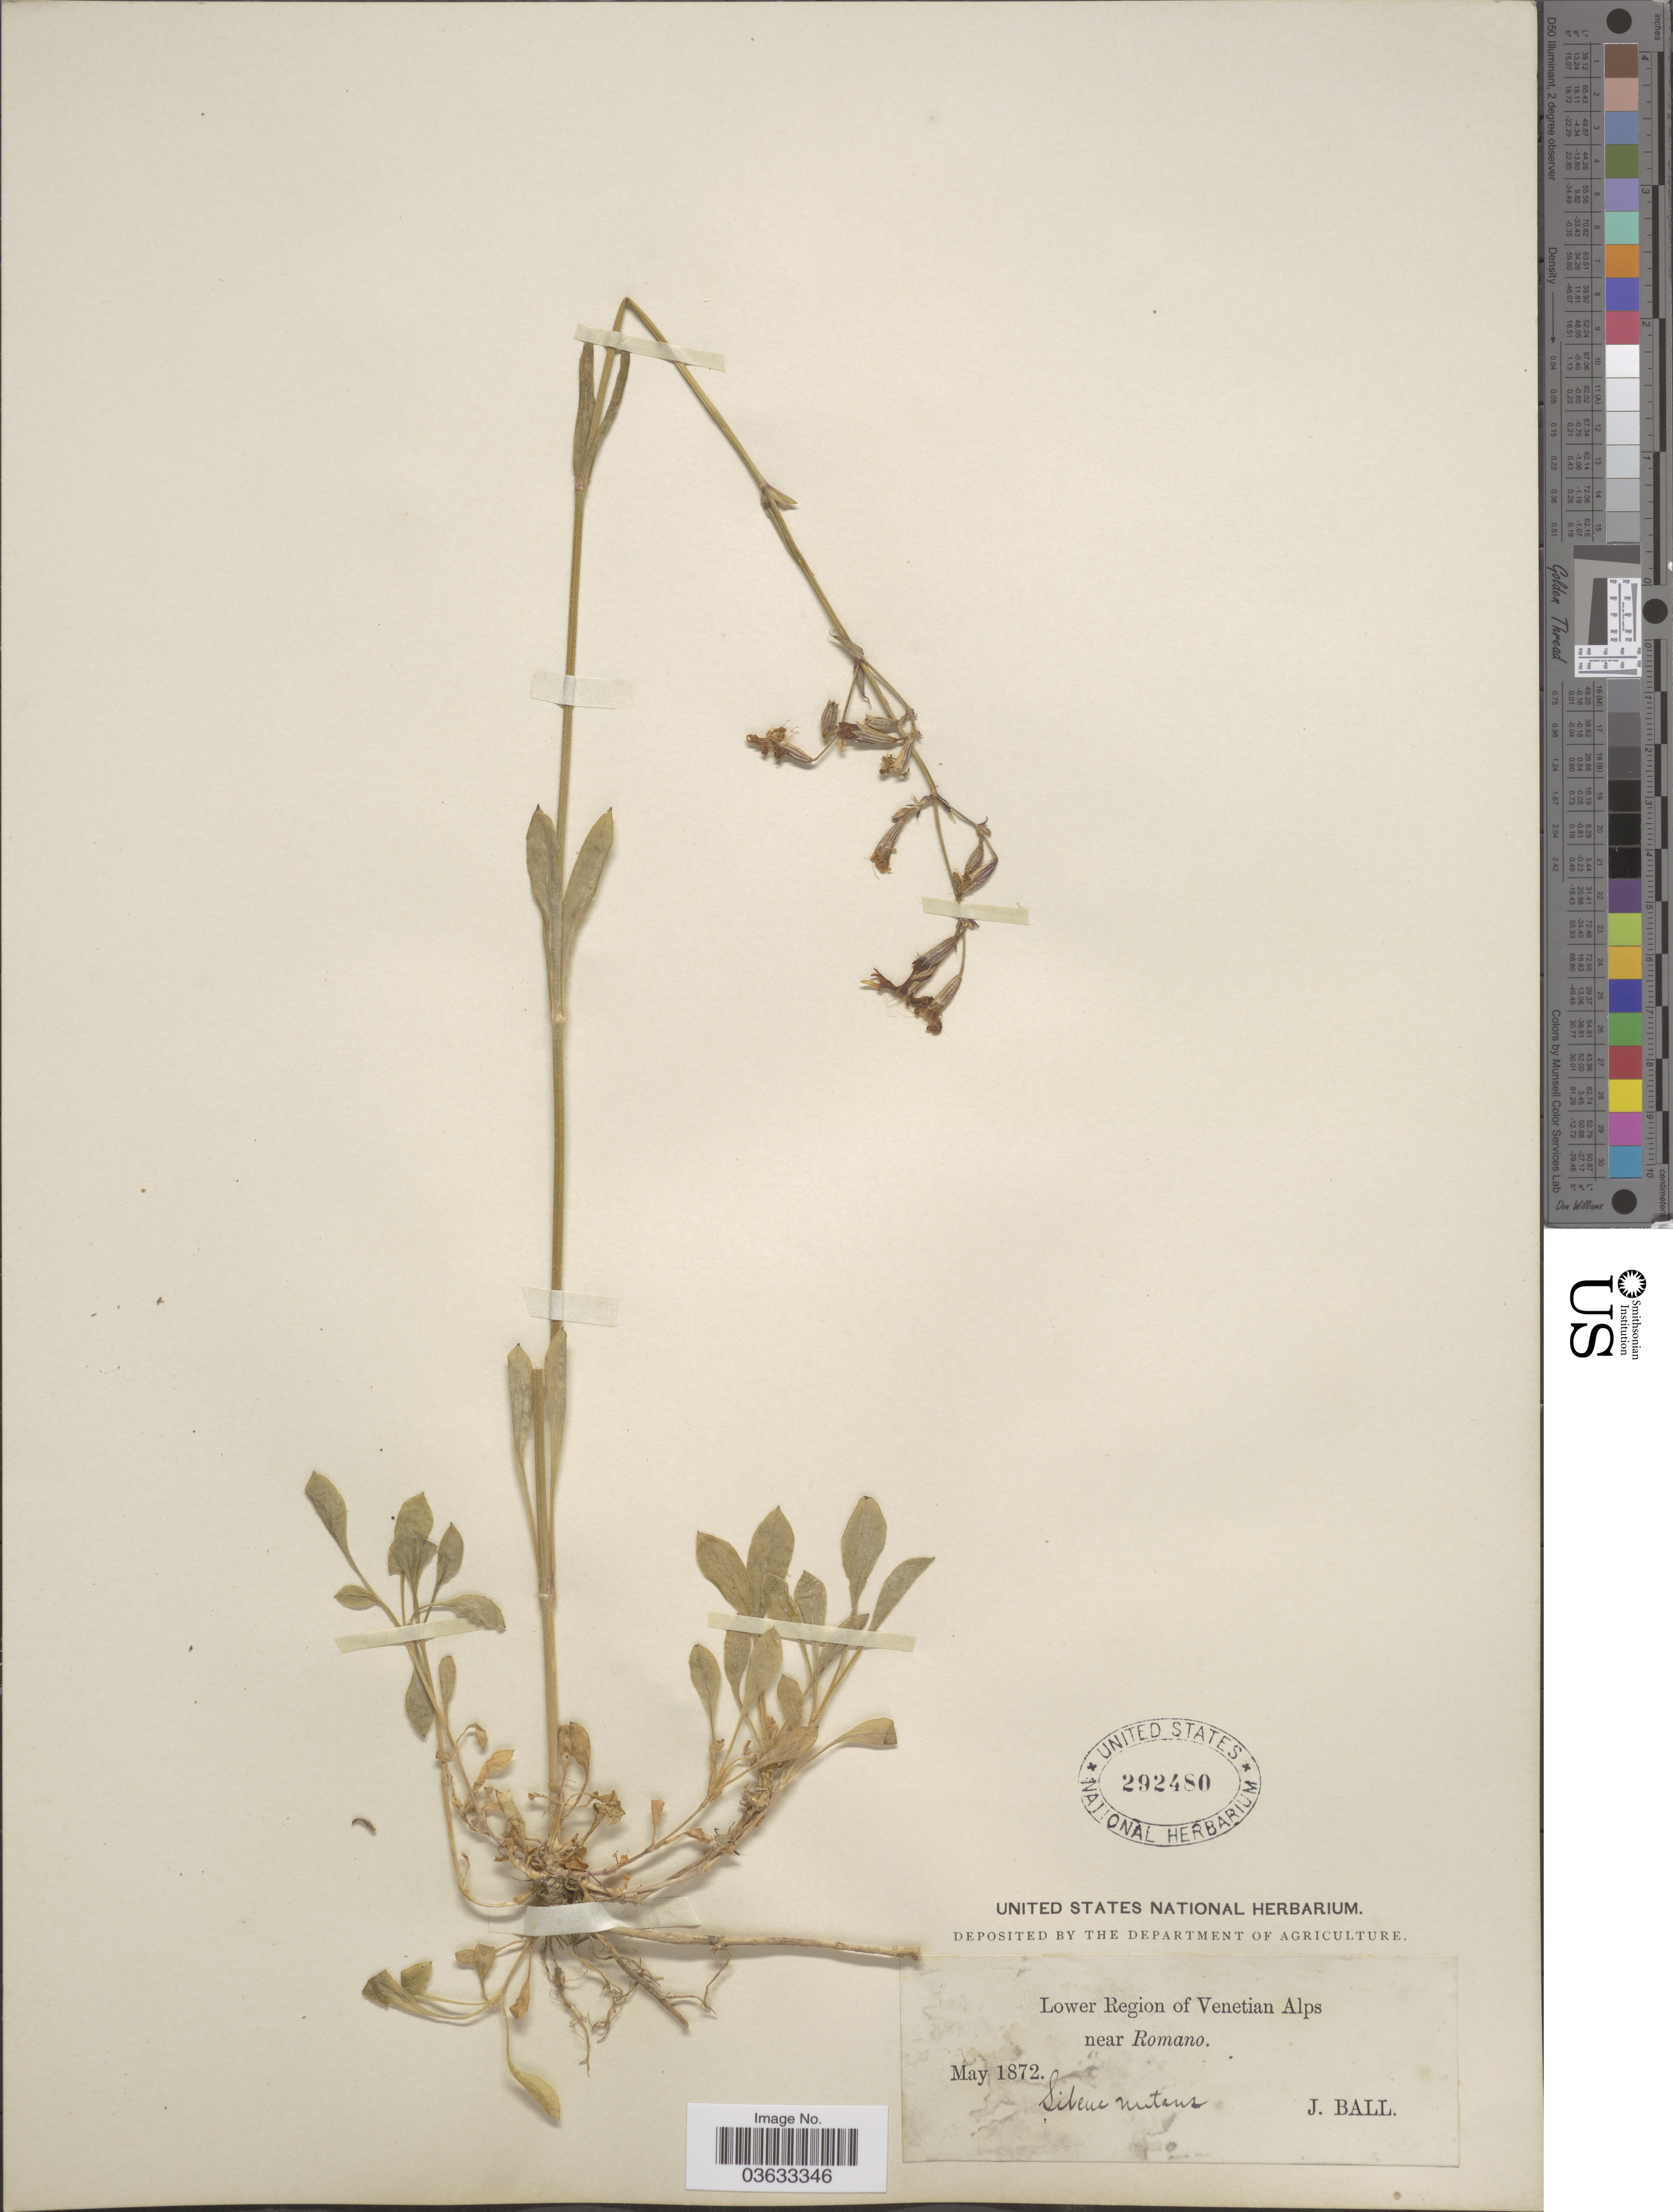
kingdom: Plantae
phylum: Tracheophyta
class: Magnoliopsida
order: Caryophyllales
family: Caryophyllaceae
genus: Silene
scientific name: Silene nutans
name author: L.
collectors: J. Ball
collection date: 1872-05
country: Italy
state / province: Veneto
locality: Lower Region of Venetian Alps near Romano.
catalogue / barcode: US 292480